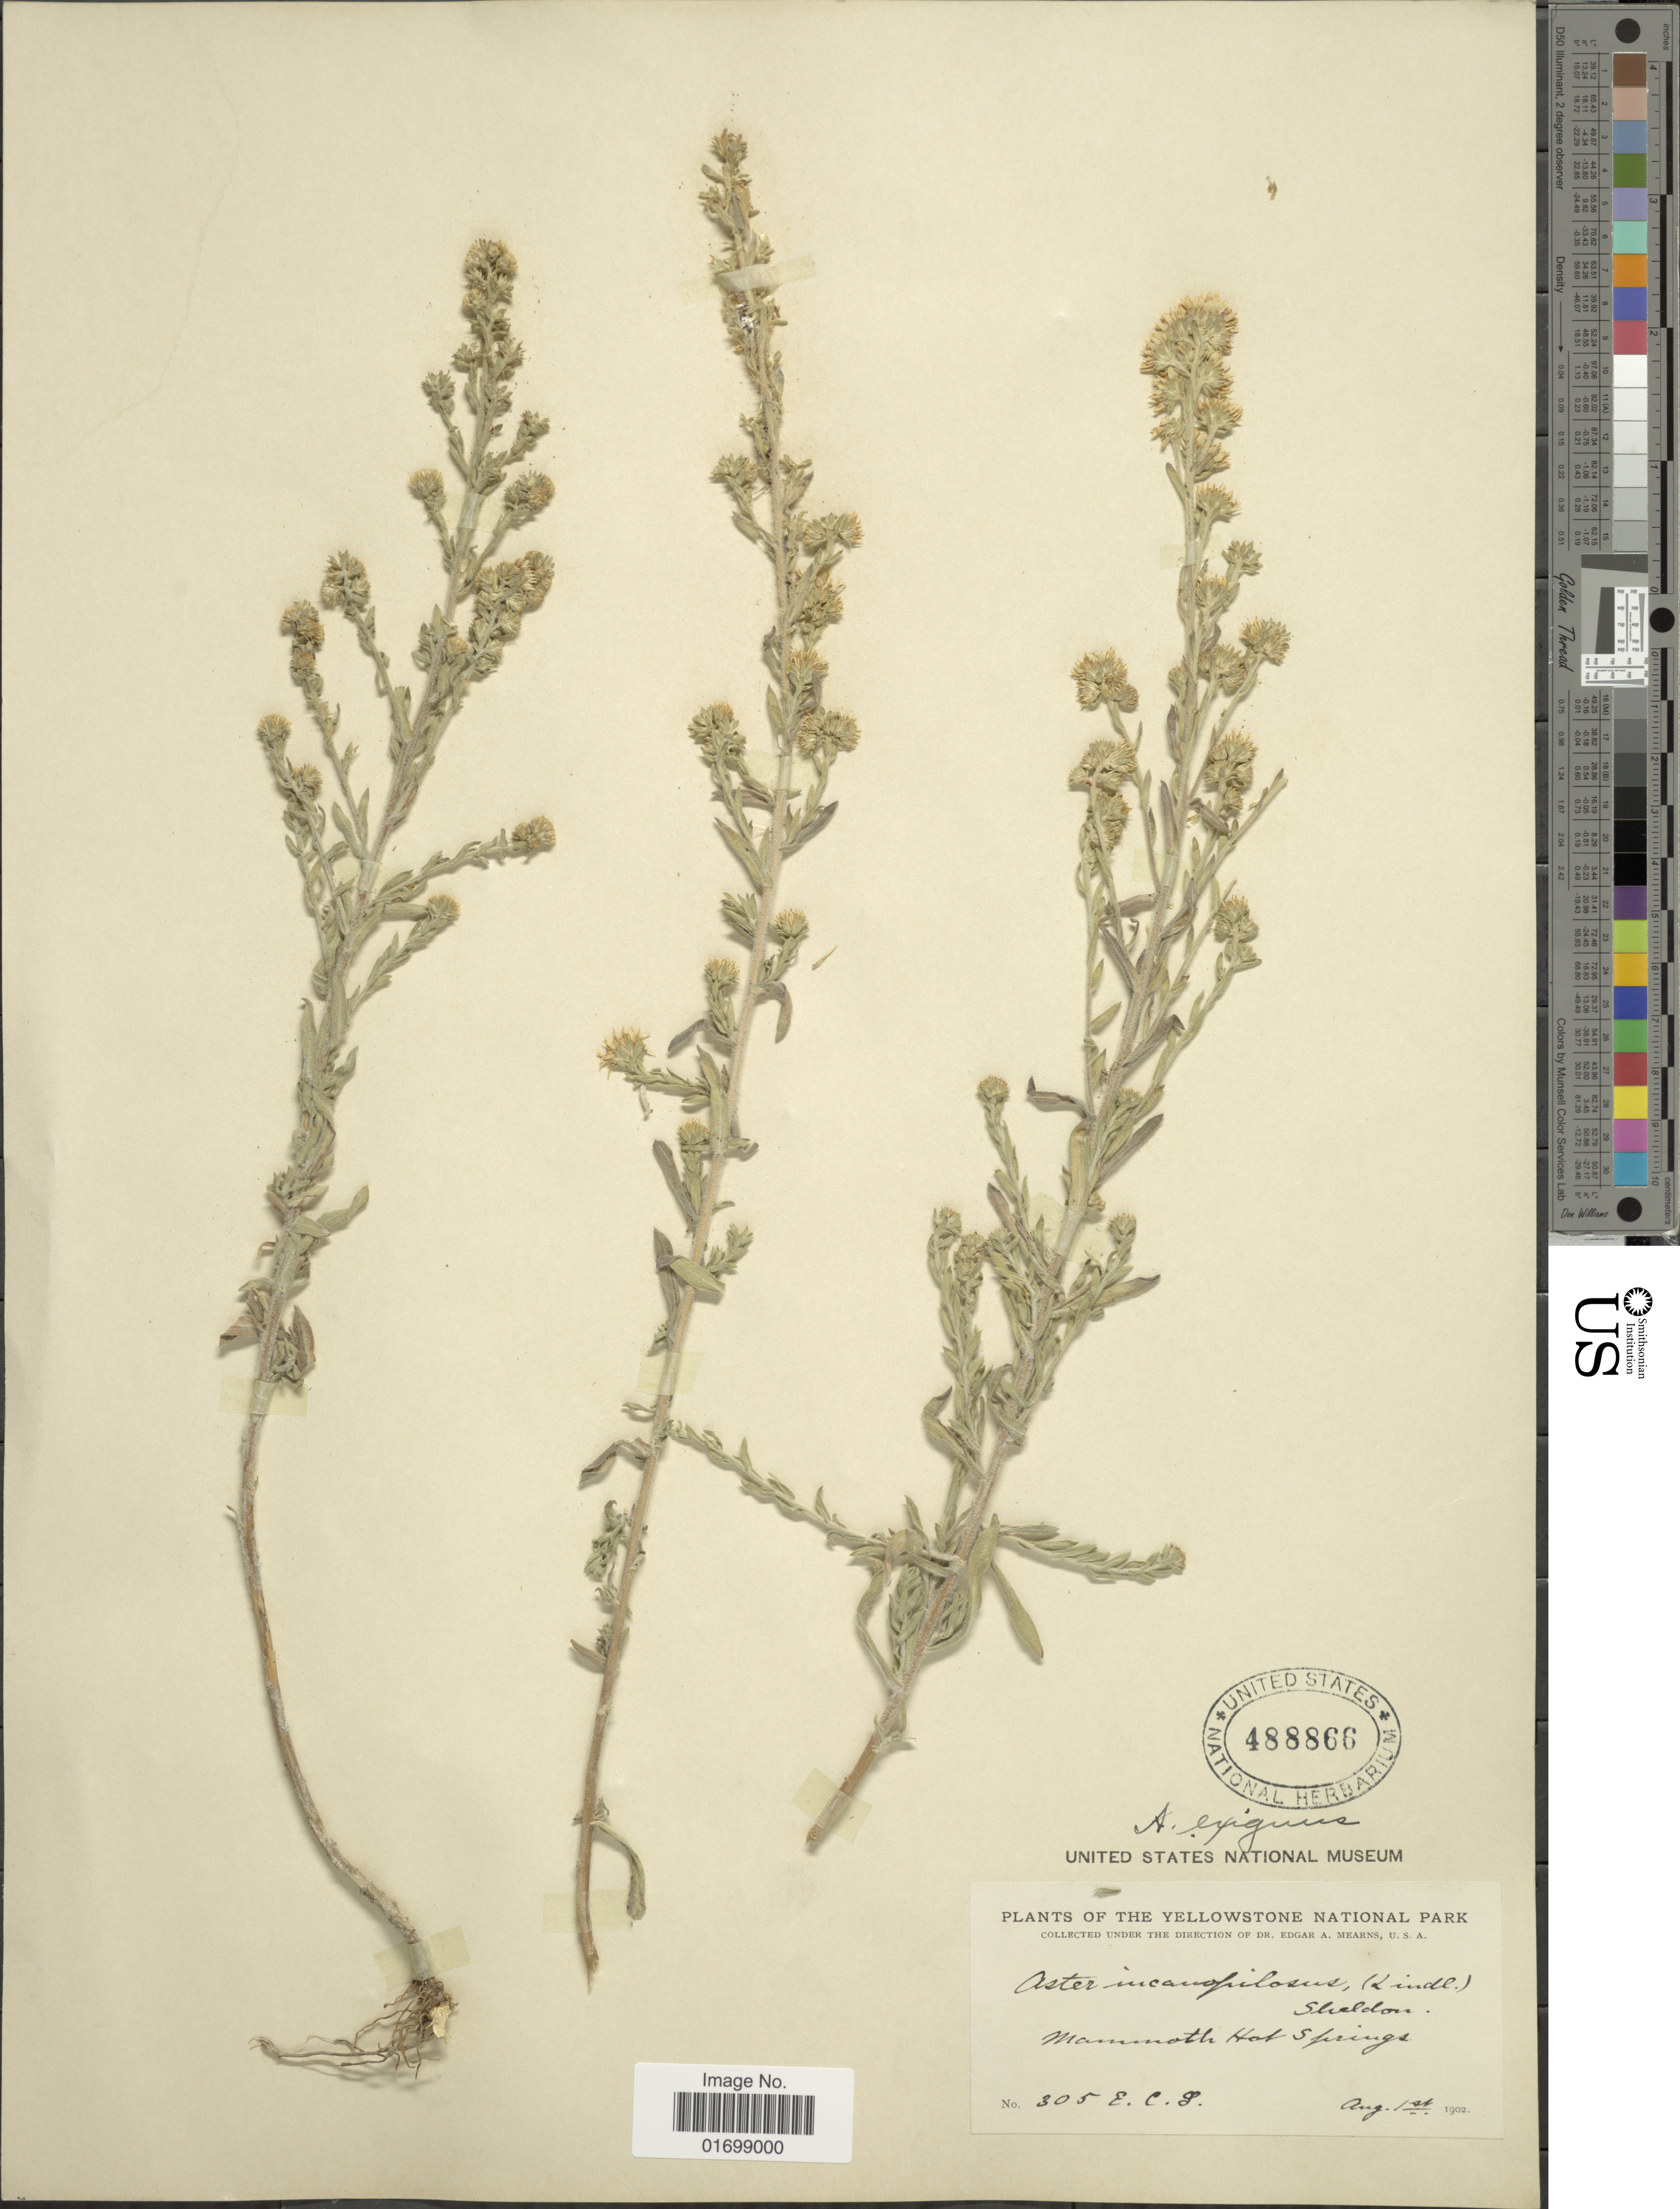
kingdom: Plantae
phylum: Tracheophyta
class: Magnoliopsida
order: Asterales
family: Asteraceae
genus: Symphyotrichum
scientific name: Symphyotrichum ericoides var. prostratum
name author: (Kuntze) G.L. Nesom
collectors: E. C. Smith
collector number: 305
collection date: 1902-08-01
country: United States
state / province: Wyoming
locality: Yellowstone National Park, Mammoth Hot Springs.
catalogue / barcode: US 488866